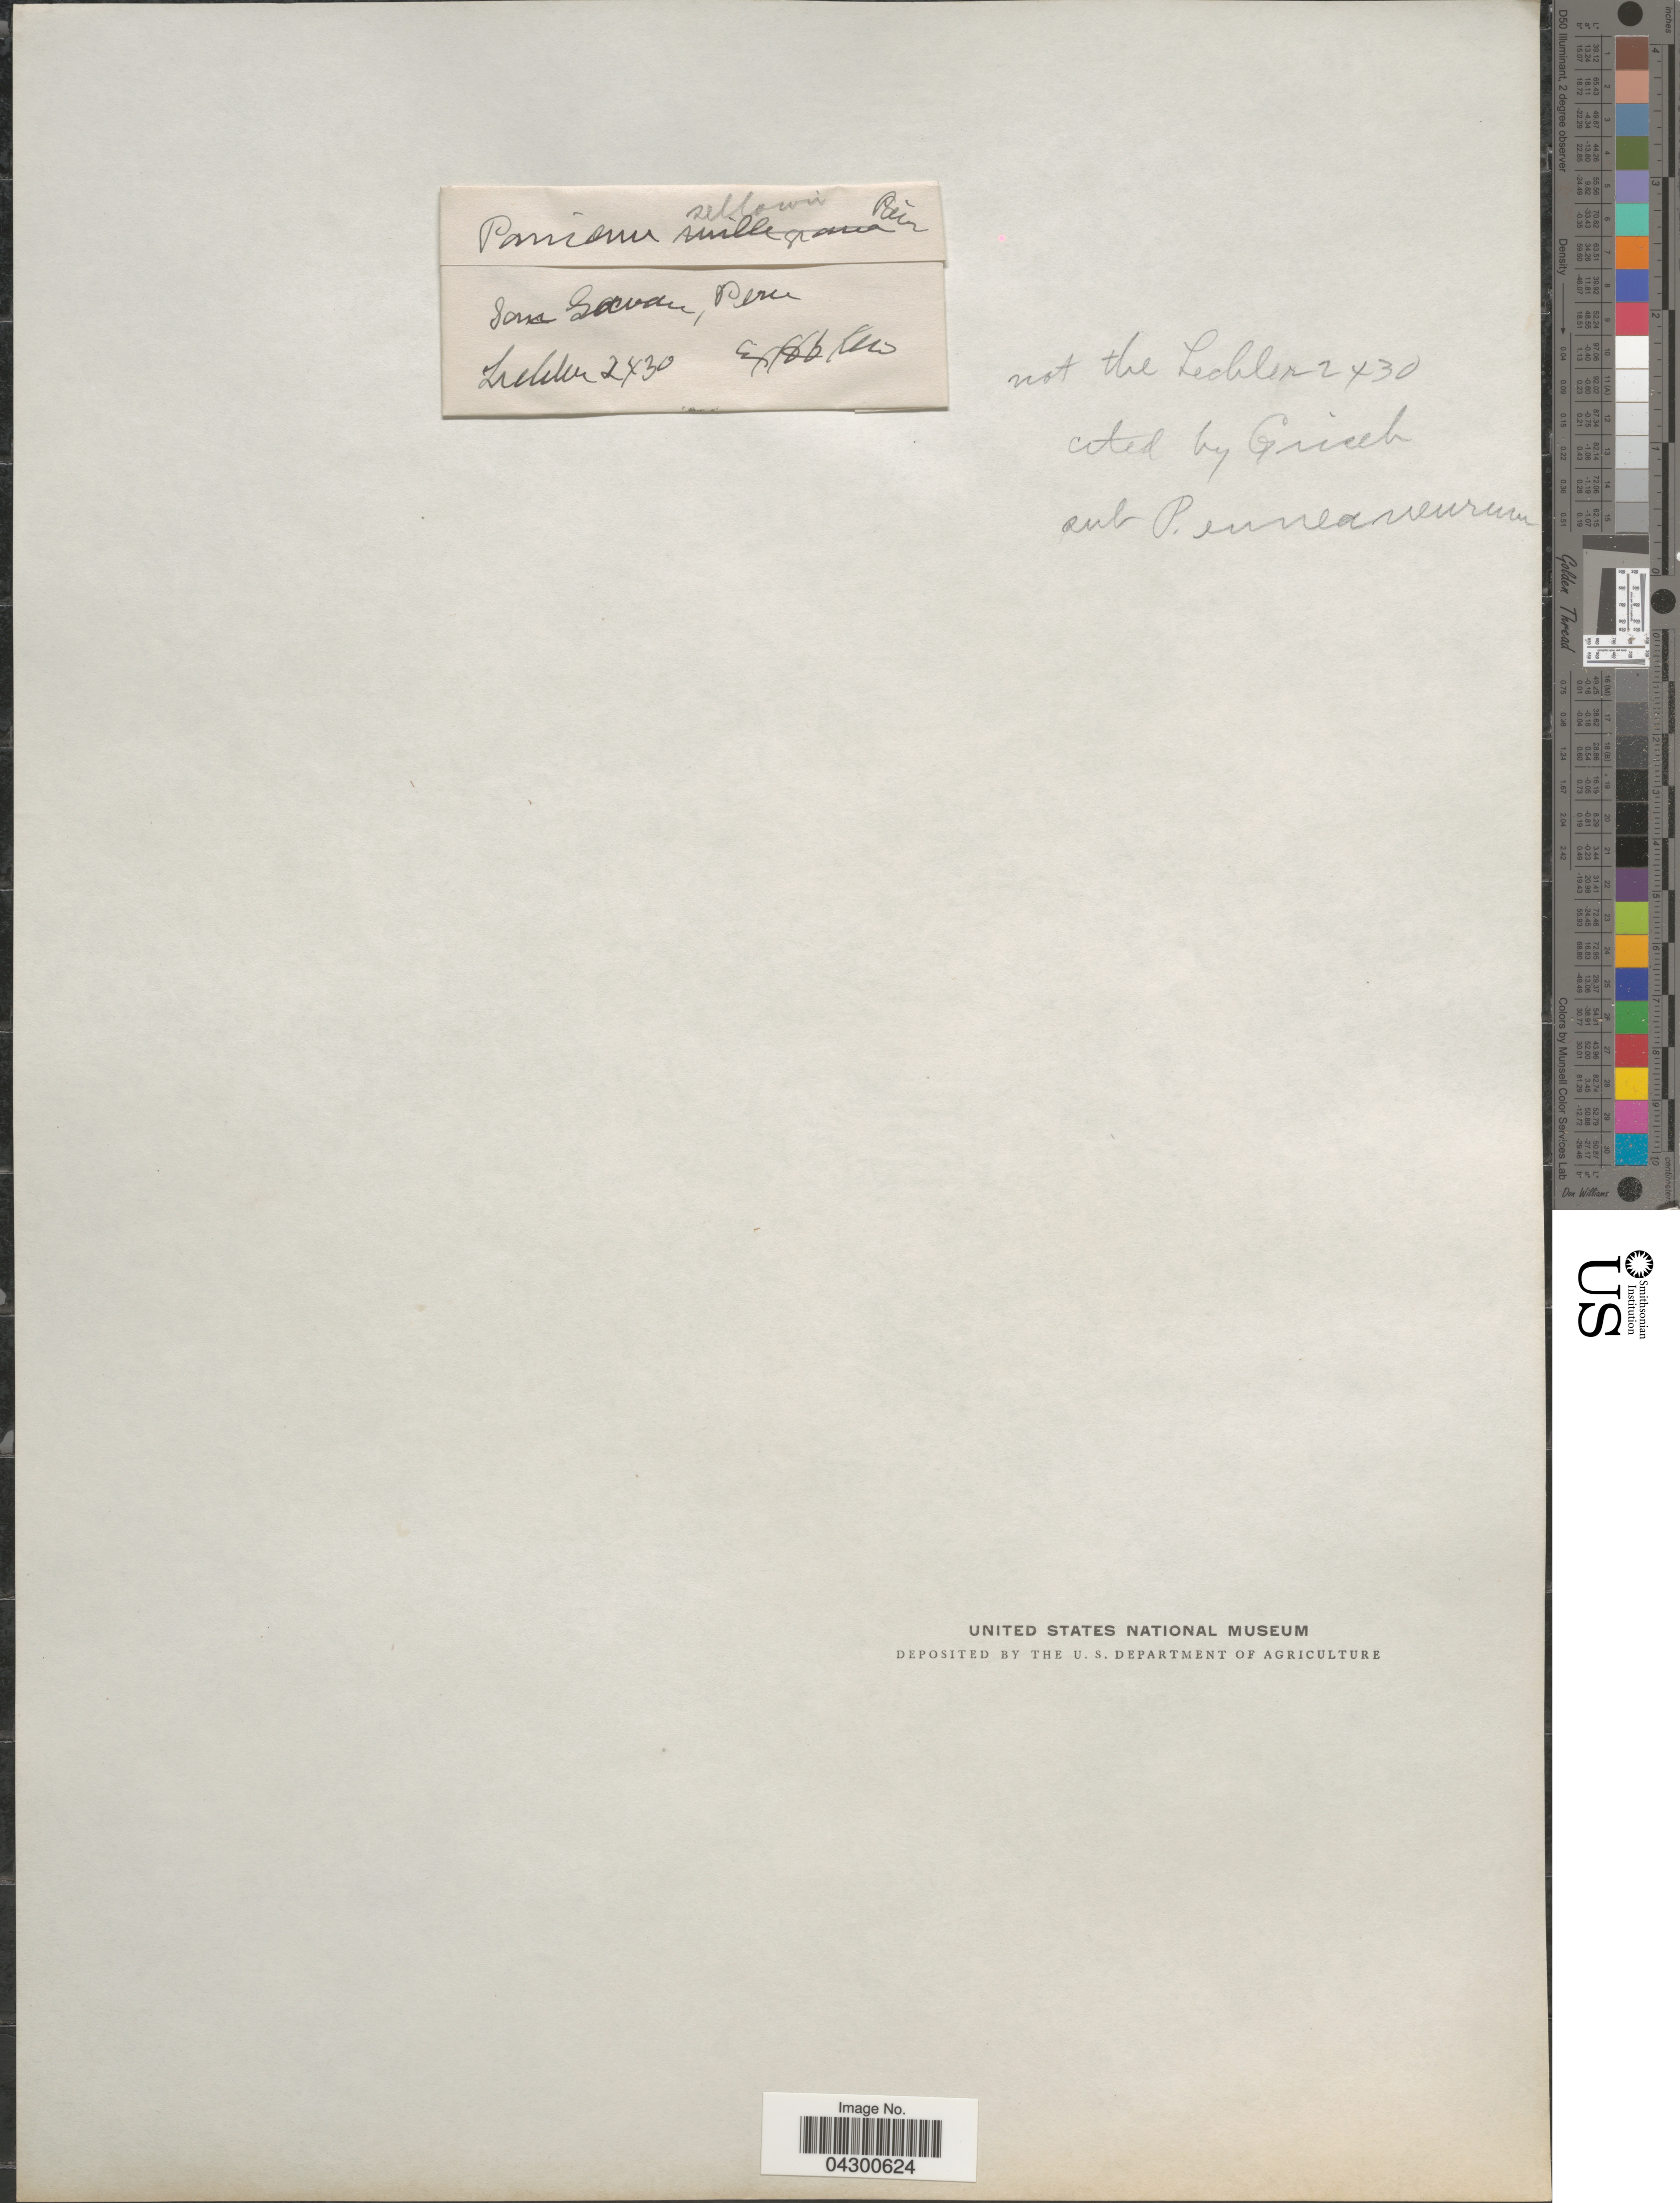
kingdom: Plantae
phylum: Tracheophyta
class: Liliopsida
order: Poales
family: Poaceae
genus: Panicum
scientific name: Panicum sellowii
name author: Nees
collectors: -. Lechler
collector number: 2430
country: Peru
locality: San Gavan